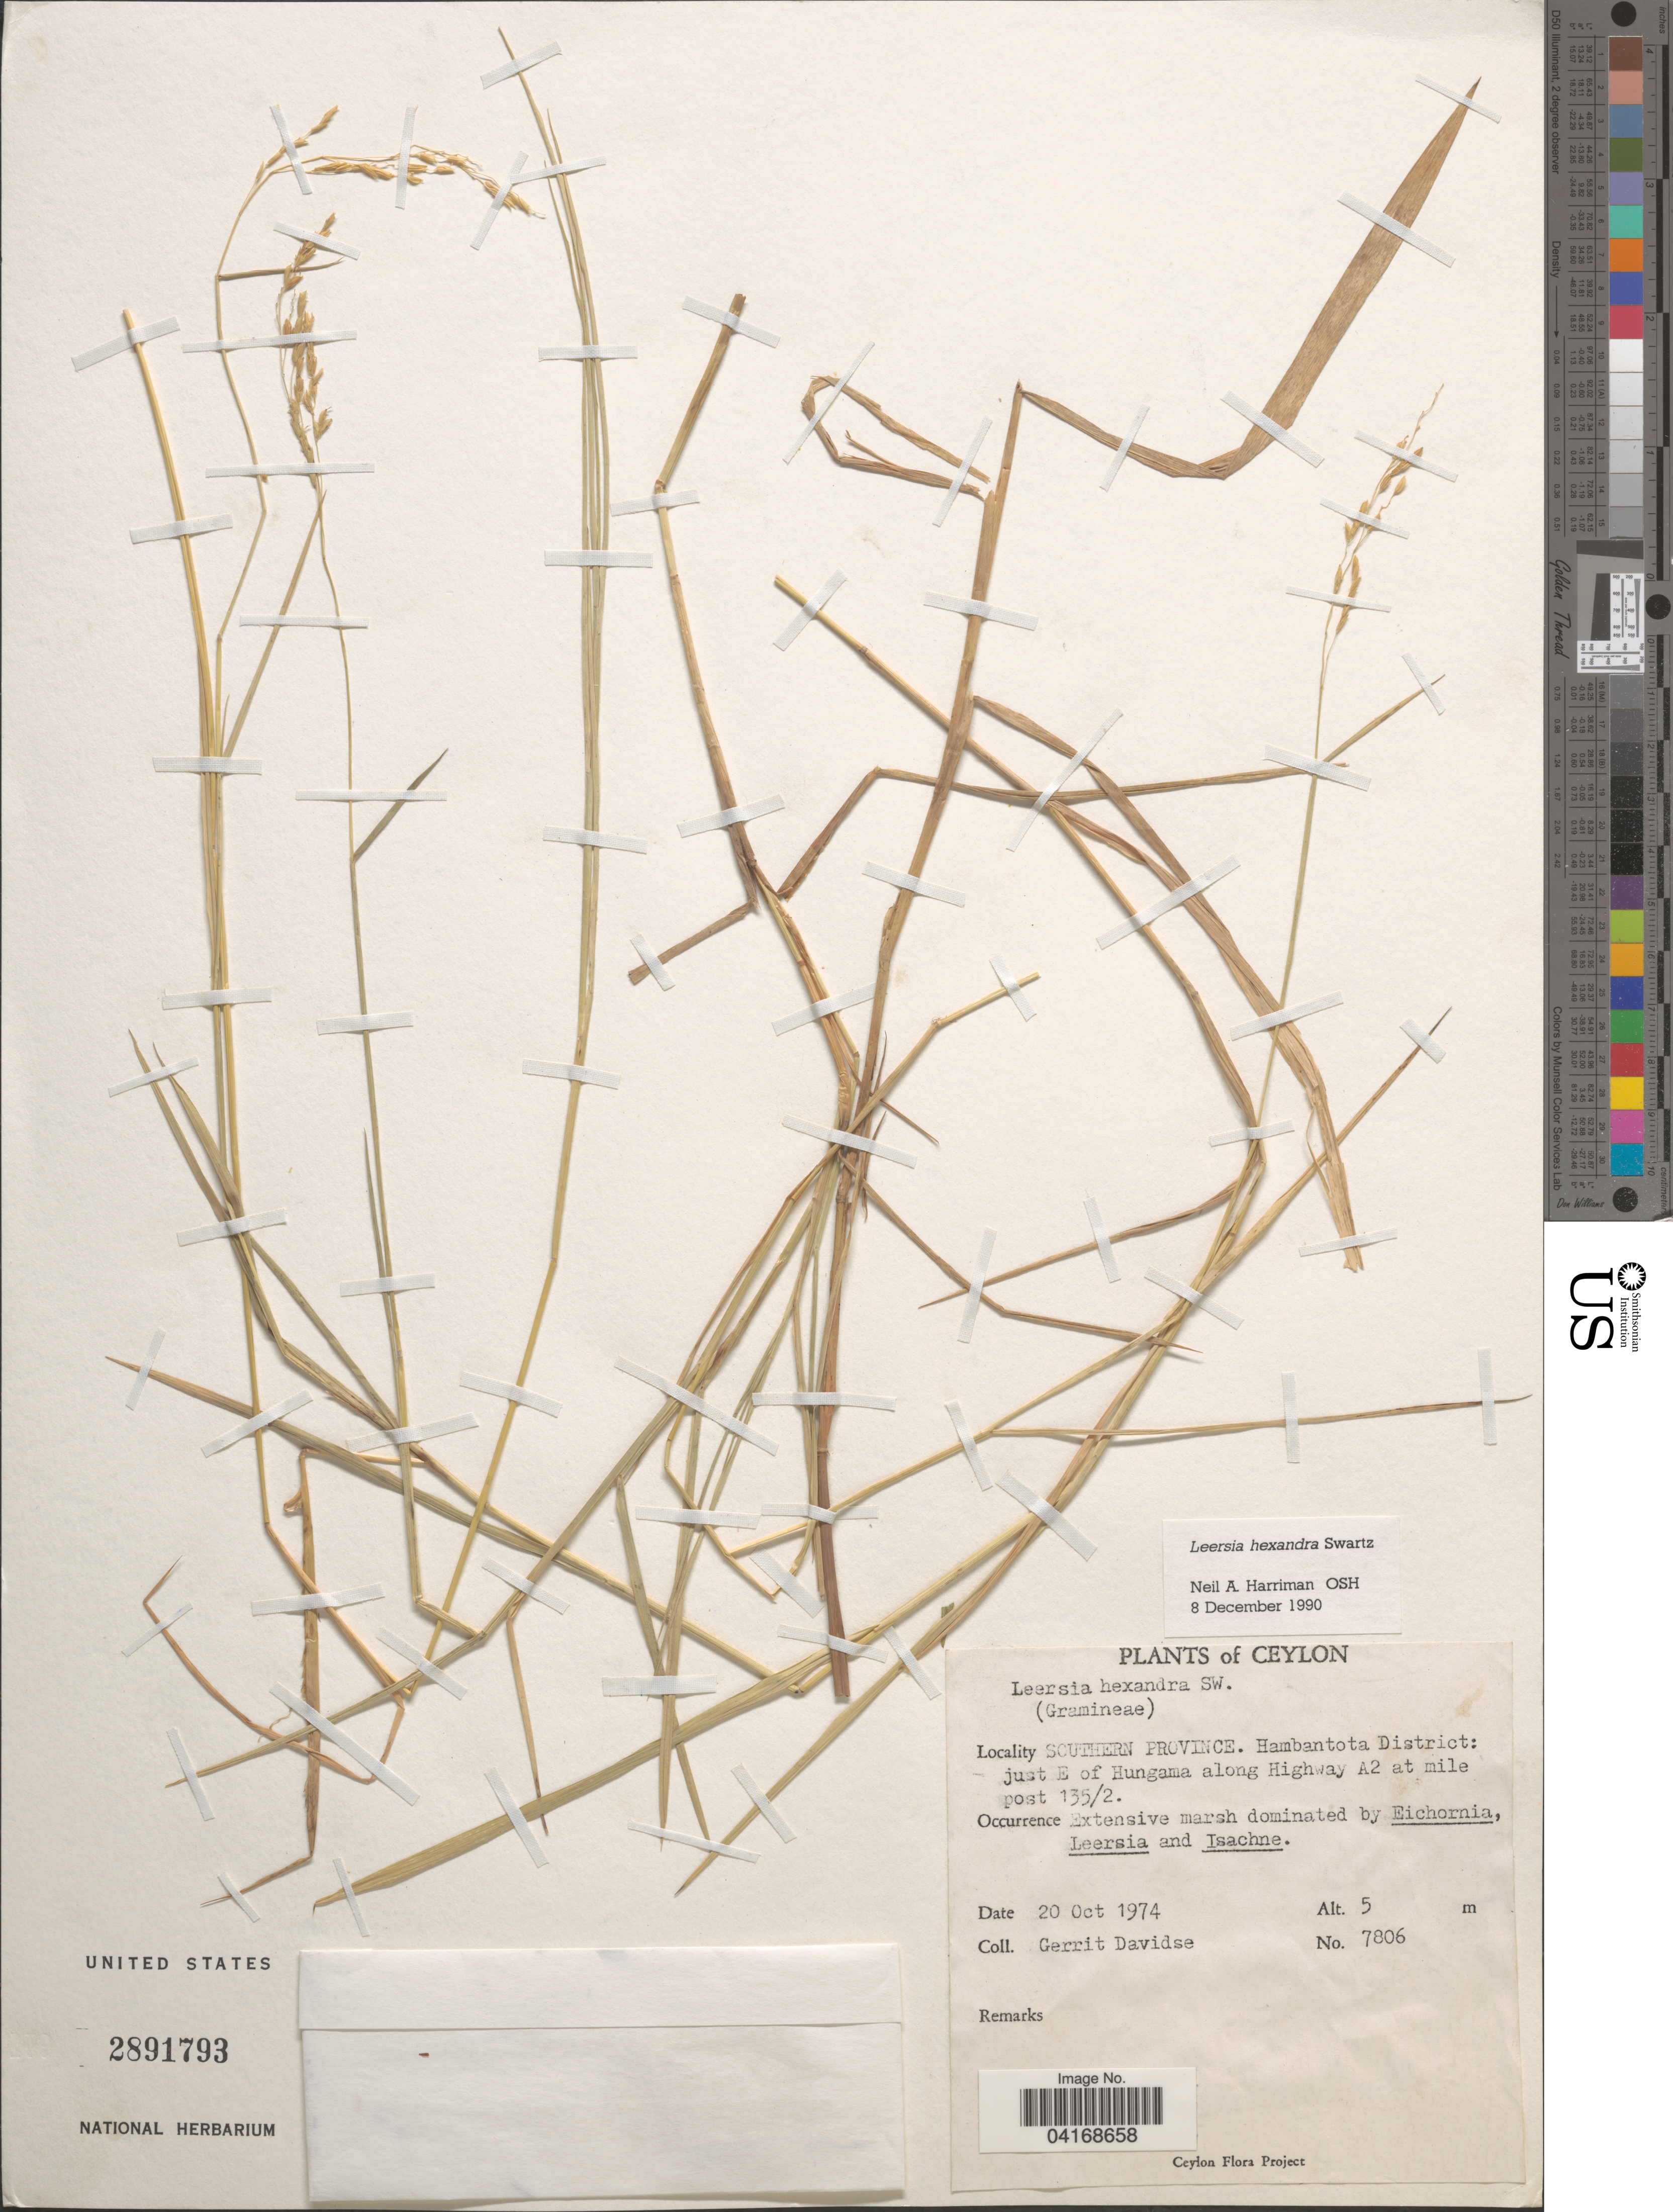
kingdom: Plantae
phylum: Tracheophyta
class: Liliopsida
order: Poales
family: Poaceae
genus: Leersia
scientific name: Leersia hexandra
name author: Sw.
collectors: G. Davidse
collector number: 7806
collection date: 1974-10-20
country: Sri Lanka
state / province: Southern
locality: Ceylon. Hambantota District: just E of Hungama along Highway A2 at mile post 135/2.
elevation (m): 5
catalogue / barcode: US 2891793